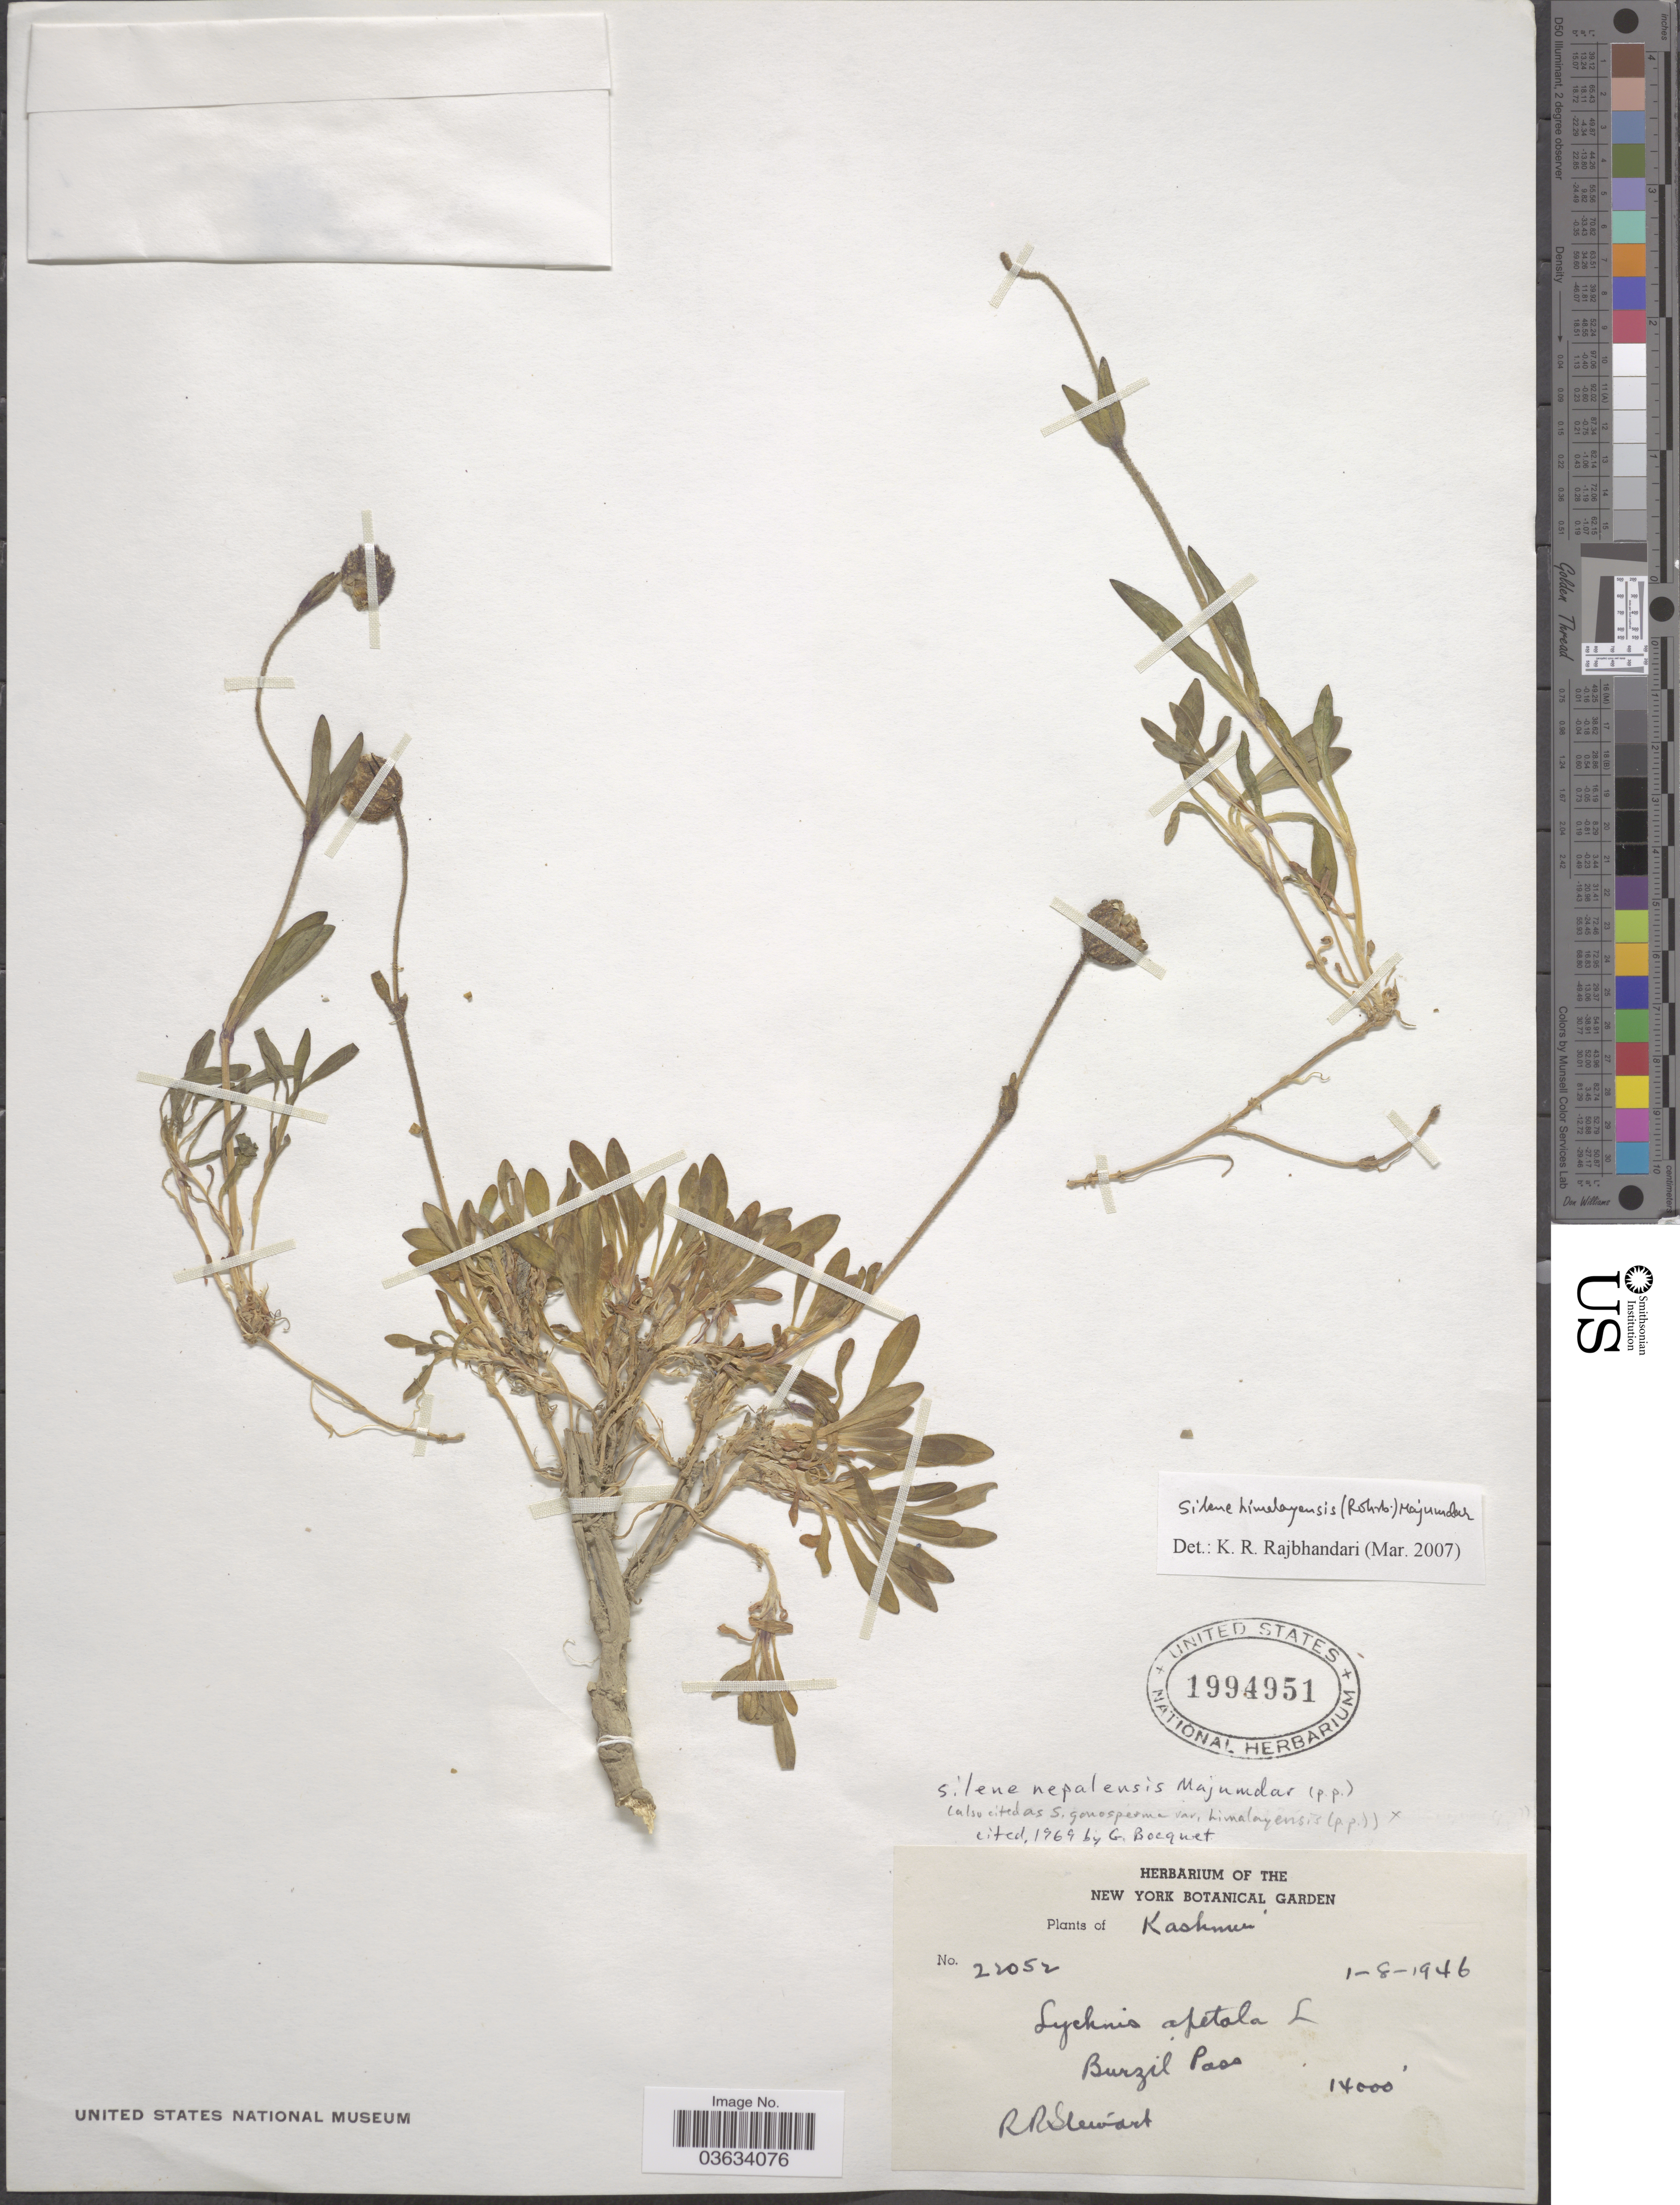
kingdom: Plantae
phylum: Tracheophyta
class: Magnoliopsida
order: Caryophyllales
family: Caryophyllaceae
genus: Silene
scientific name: Silene himalayensis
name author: (Rohrb.) Majumdar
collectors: R. Stewart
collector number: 22052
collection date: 1946-08-01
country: India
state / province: Jammu and Kashmir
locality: Kashmir. Burzil Pass.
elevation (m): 4267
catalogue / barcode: US 1994951